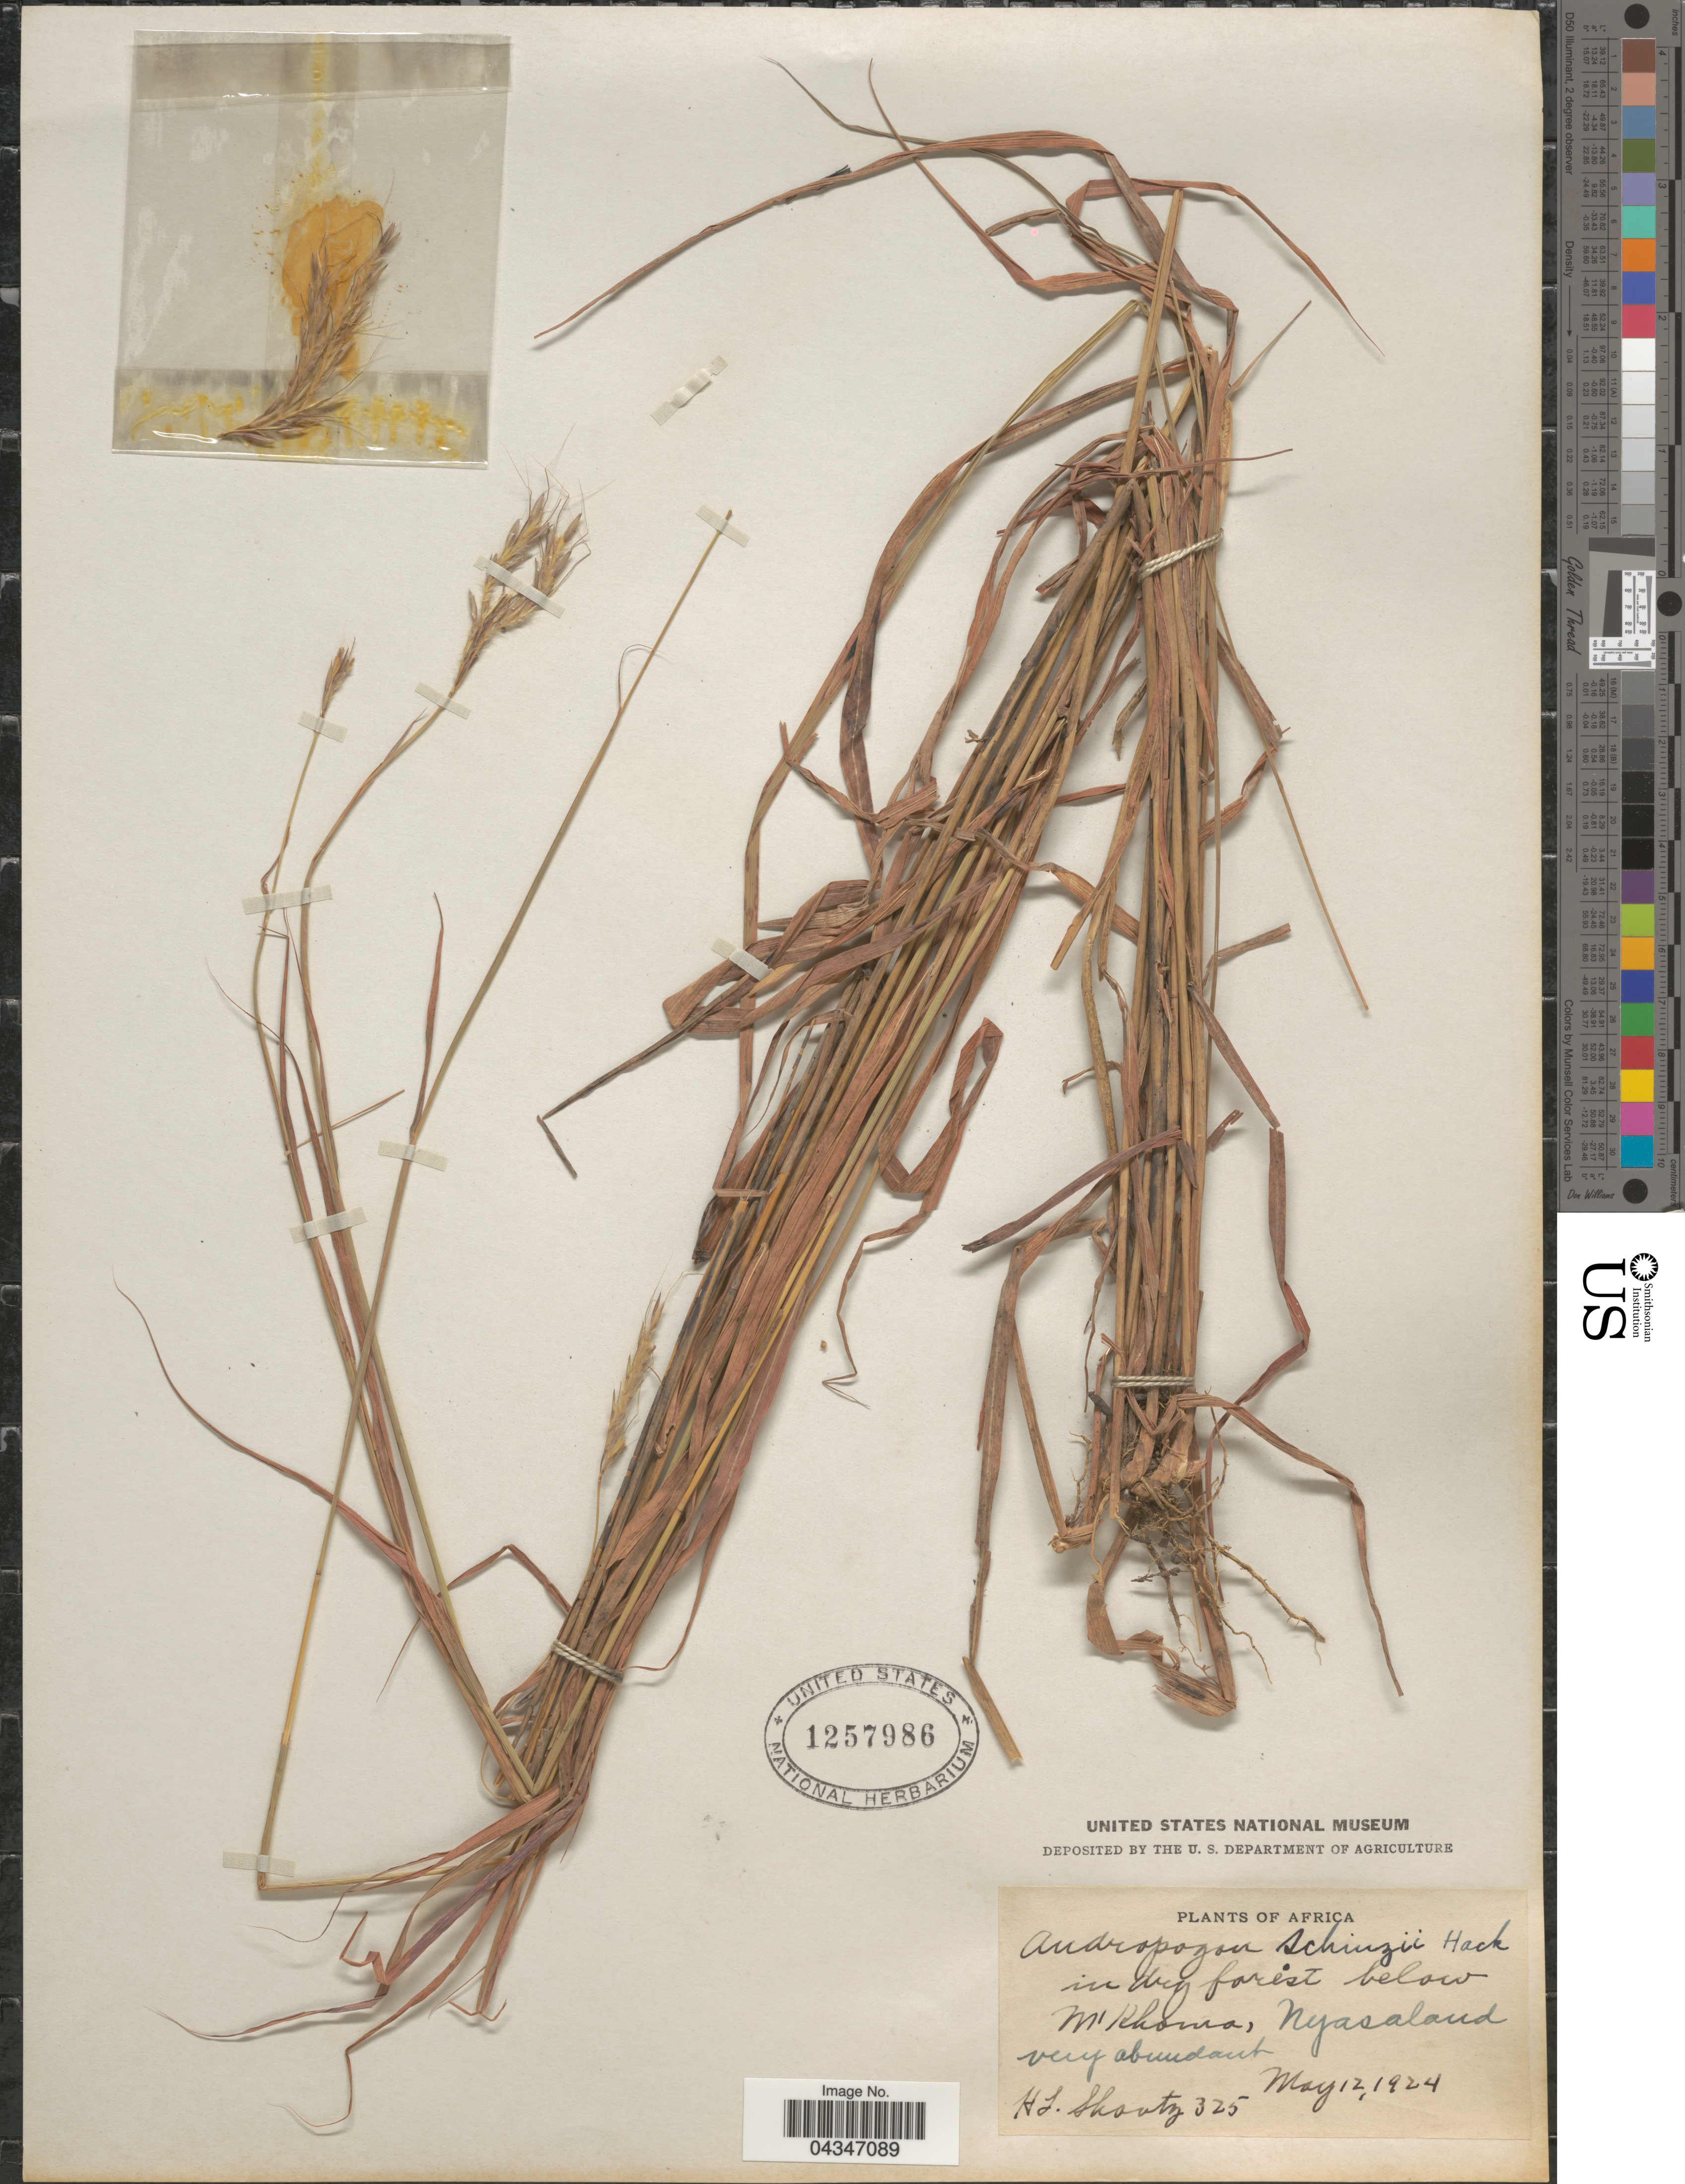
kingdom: Plantae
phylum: Tracheophyta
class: Liliopsida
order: Poales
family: Poaceae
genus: Andropogon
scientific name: Andropogon chinensis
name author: (Nees) Merr.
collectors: H. Shantz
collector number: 325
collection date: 1924-05-12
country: Malawi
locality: Below M'Khoma, Nyasaland.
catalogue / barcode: US 1257986